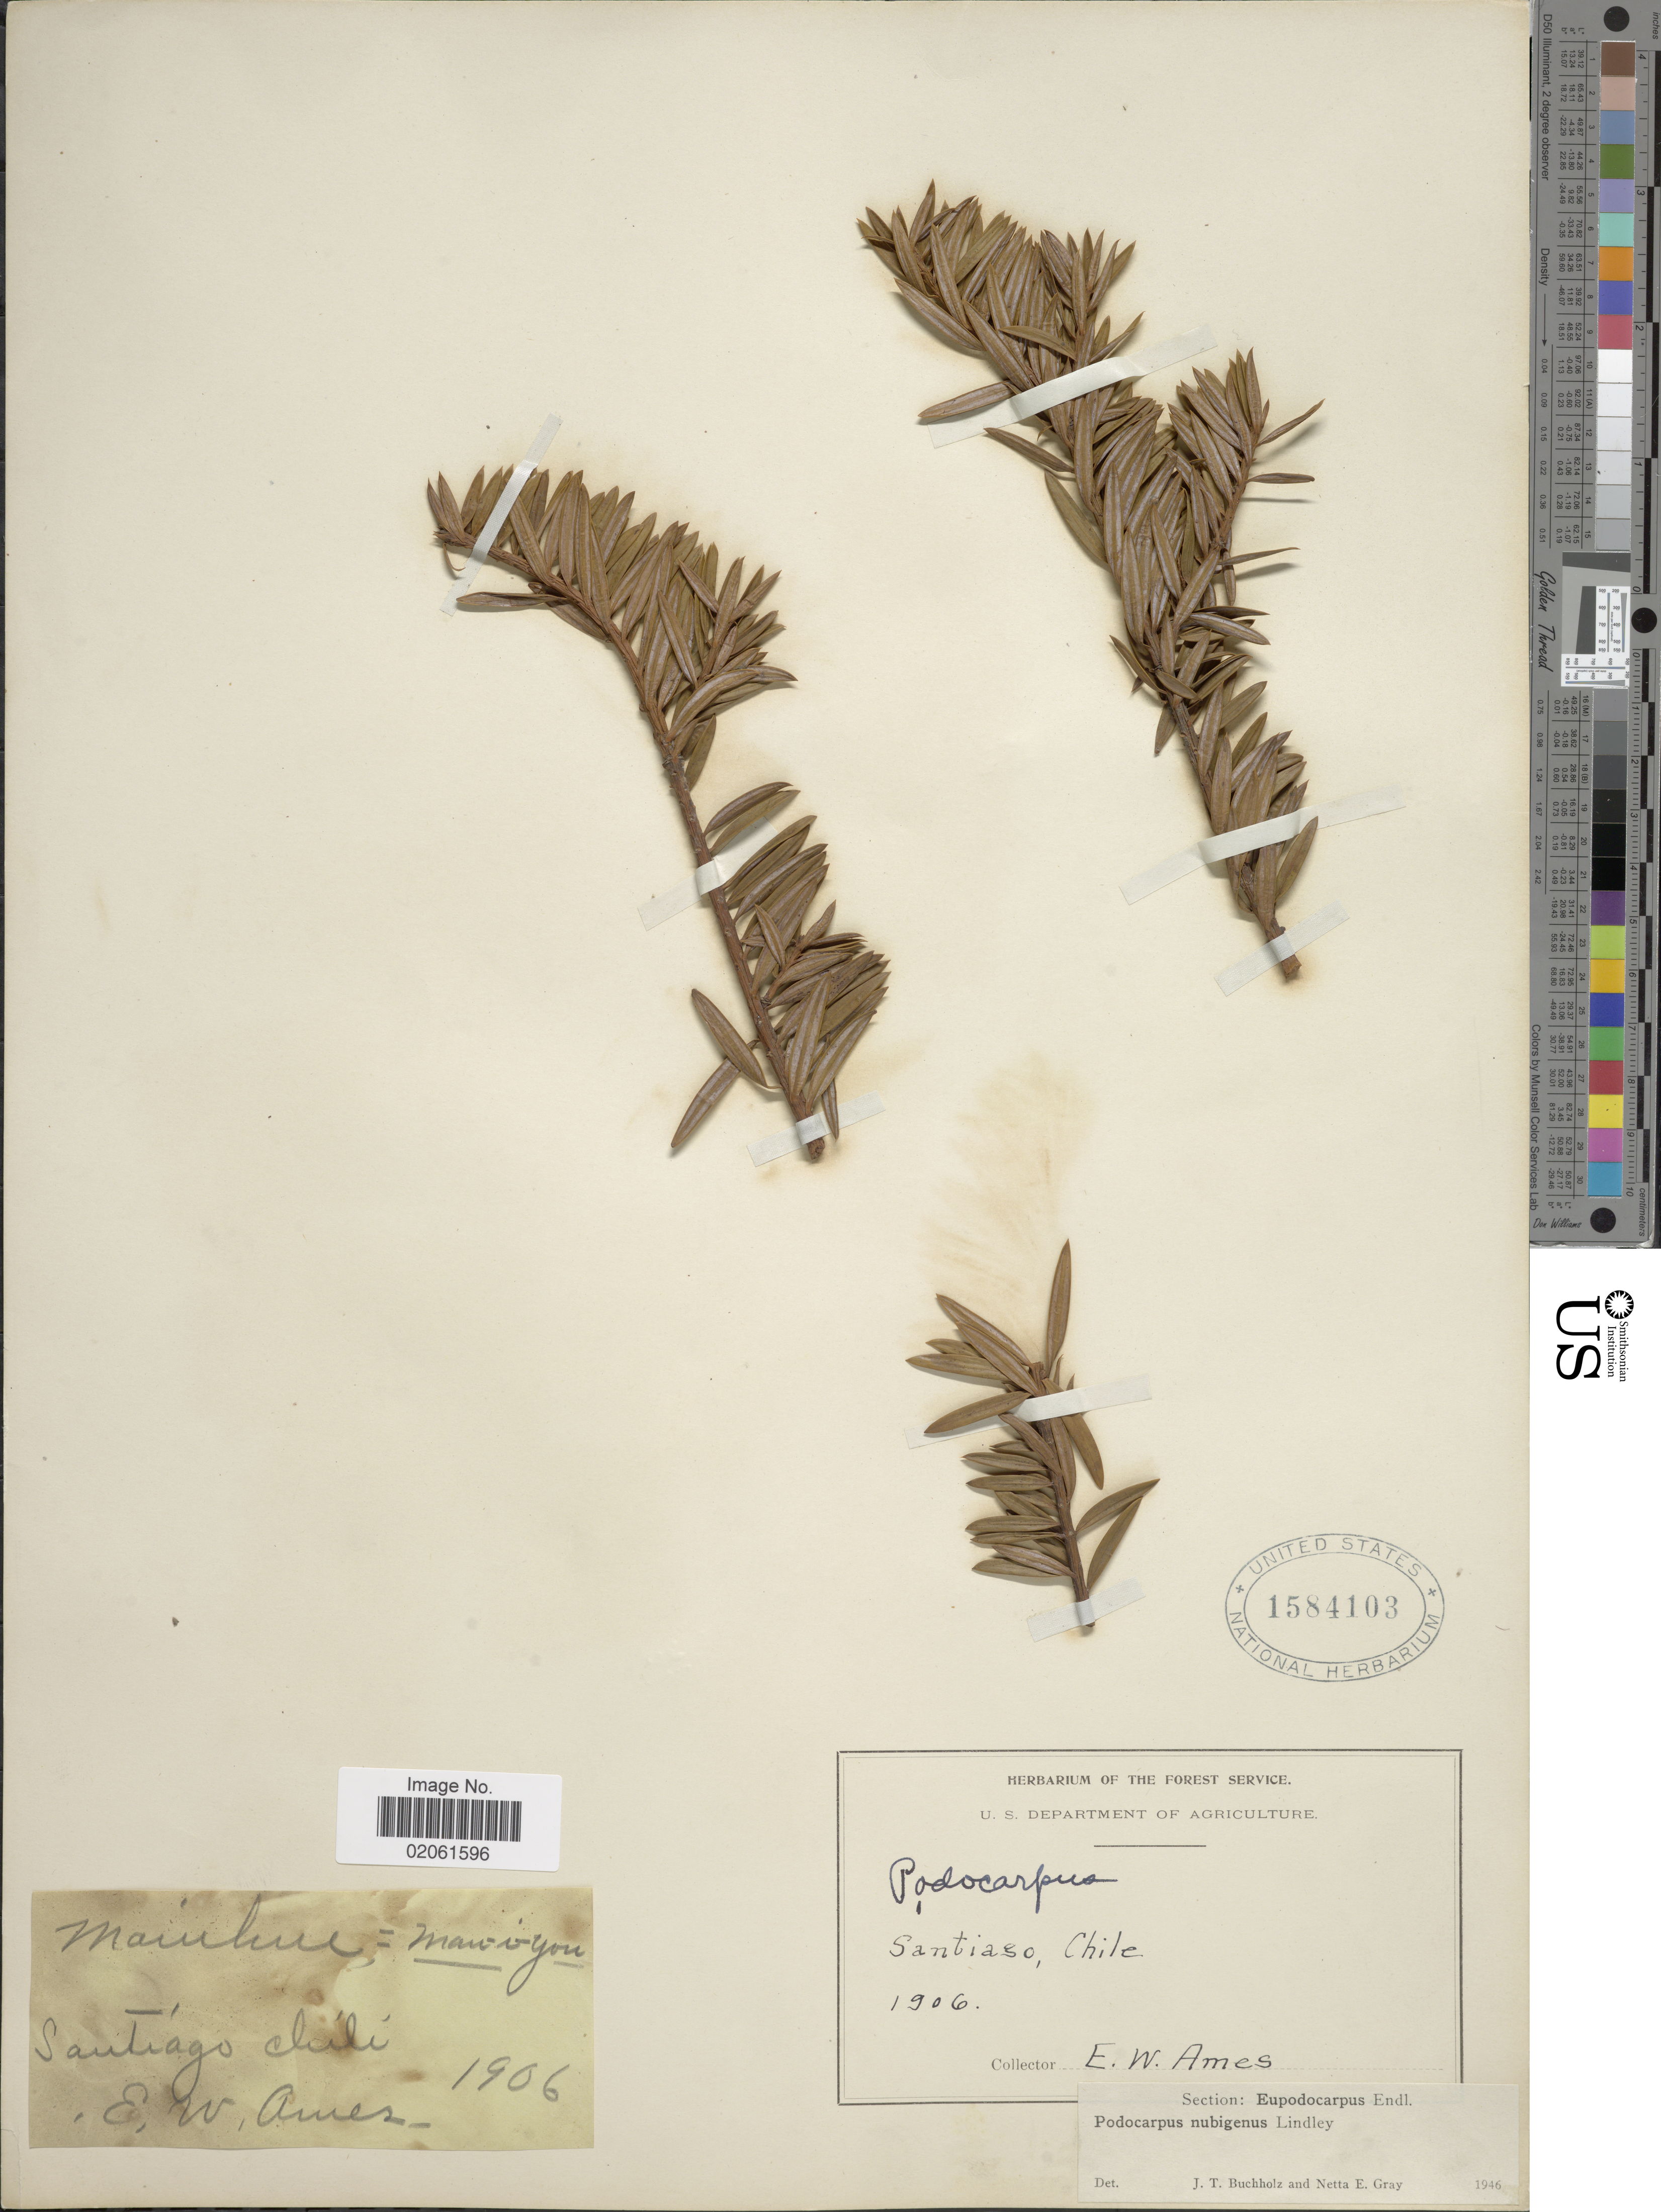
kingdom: Plantae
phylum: Tracheophyta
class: Pinopsida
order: Pinales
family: Podocarpaceae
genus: Podocarpus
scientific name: Podocarpus nubigenus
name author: Lindl.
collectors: E. W. Ames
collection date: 1906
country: Chile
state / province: Región Metropolitana (RM)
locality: Santiago Chili.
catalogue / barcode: US 1584103